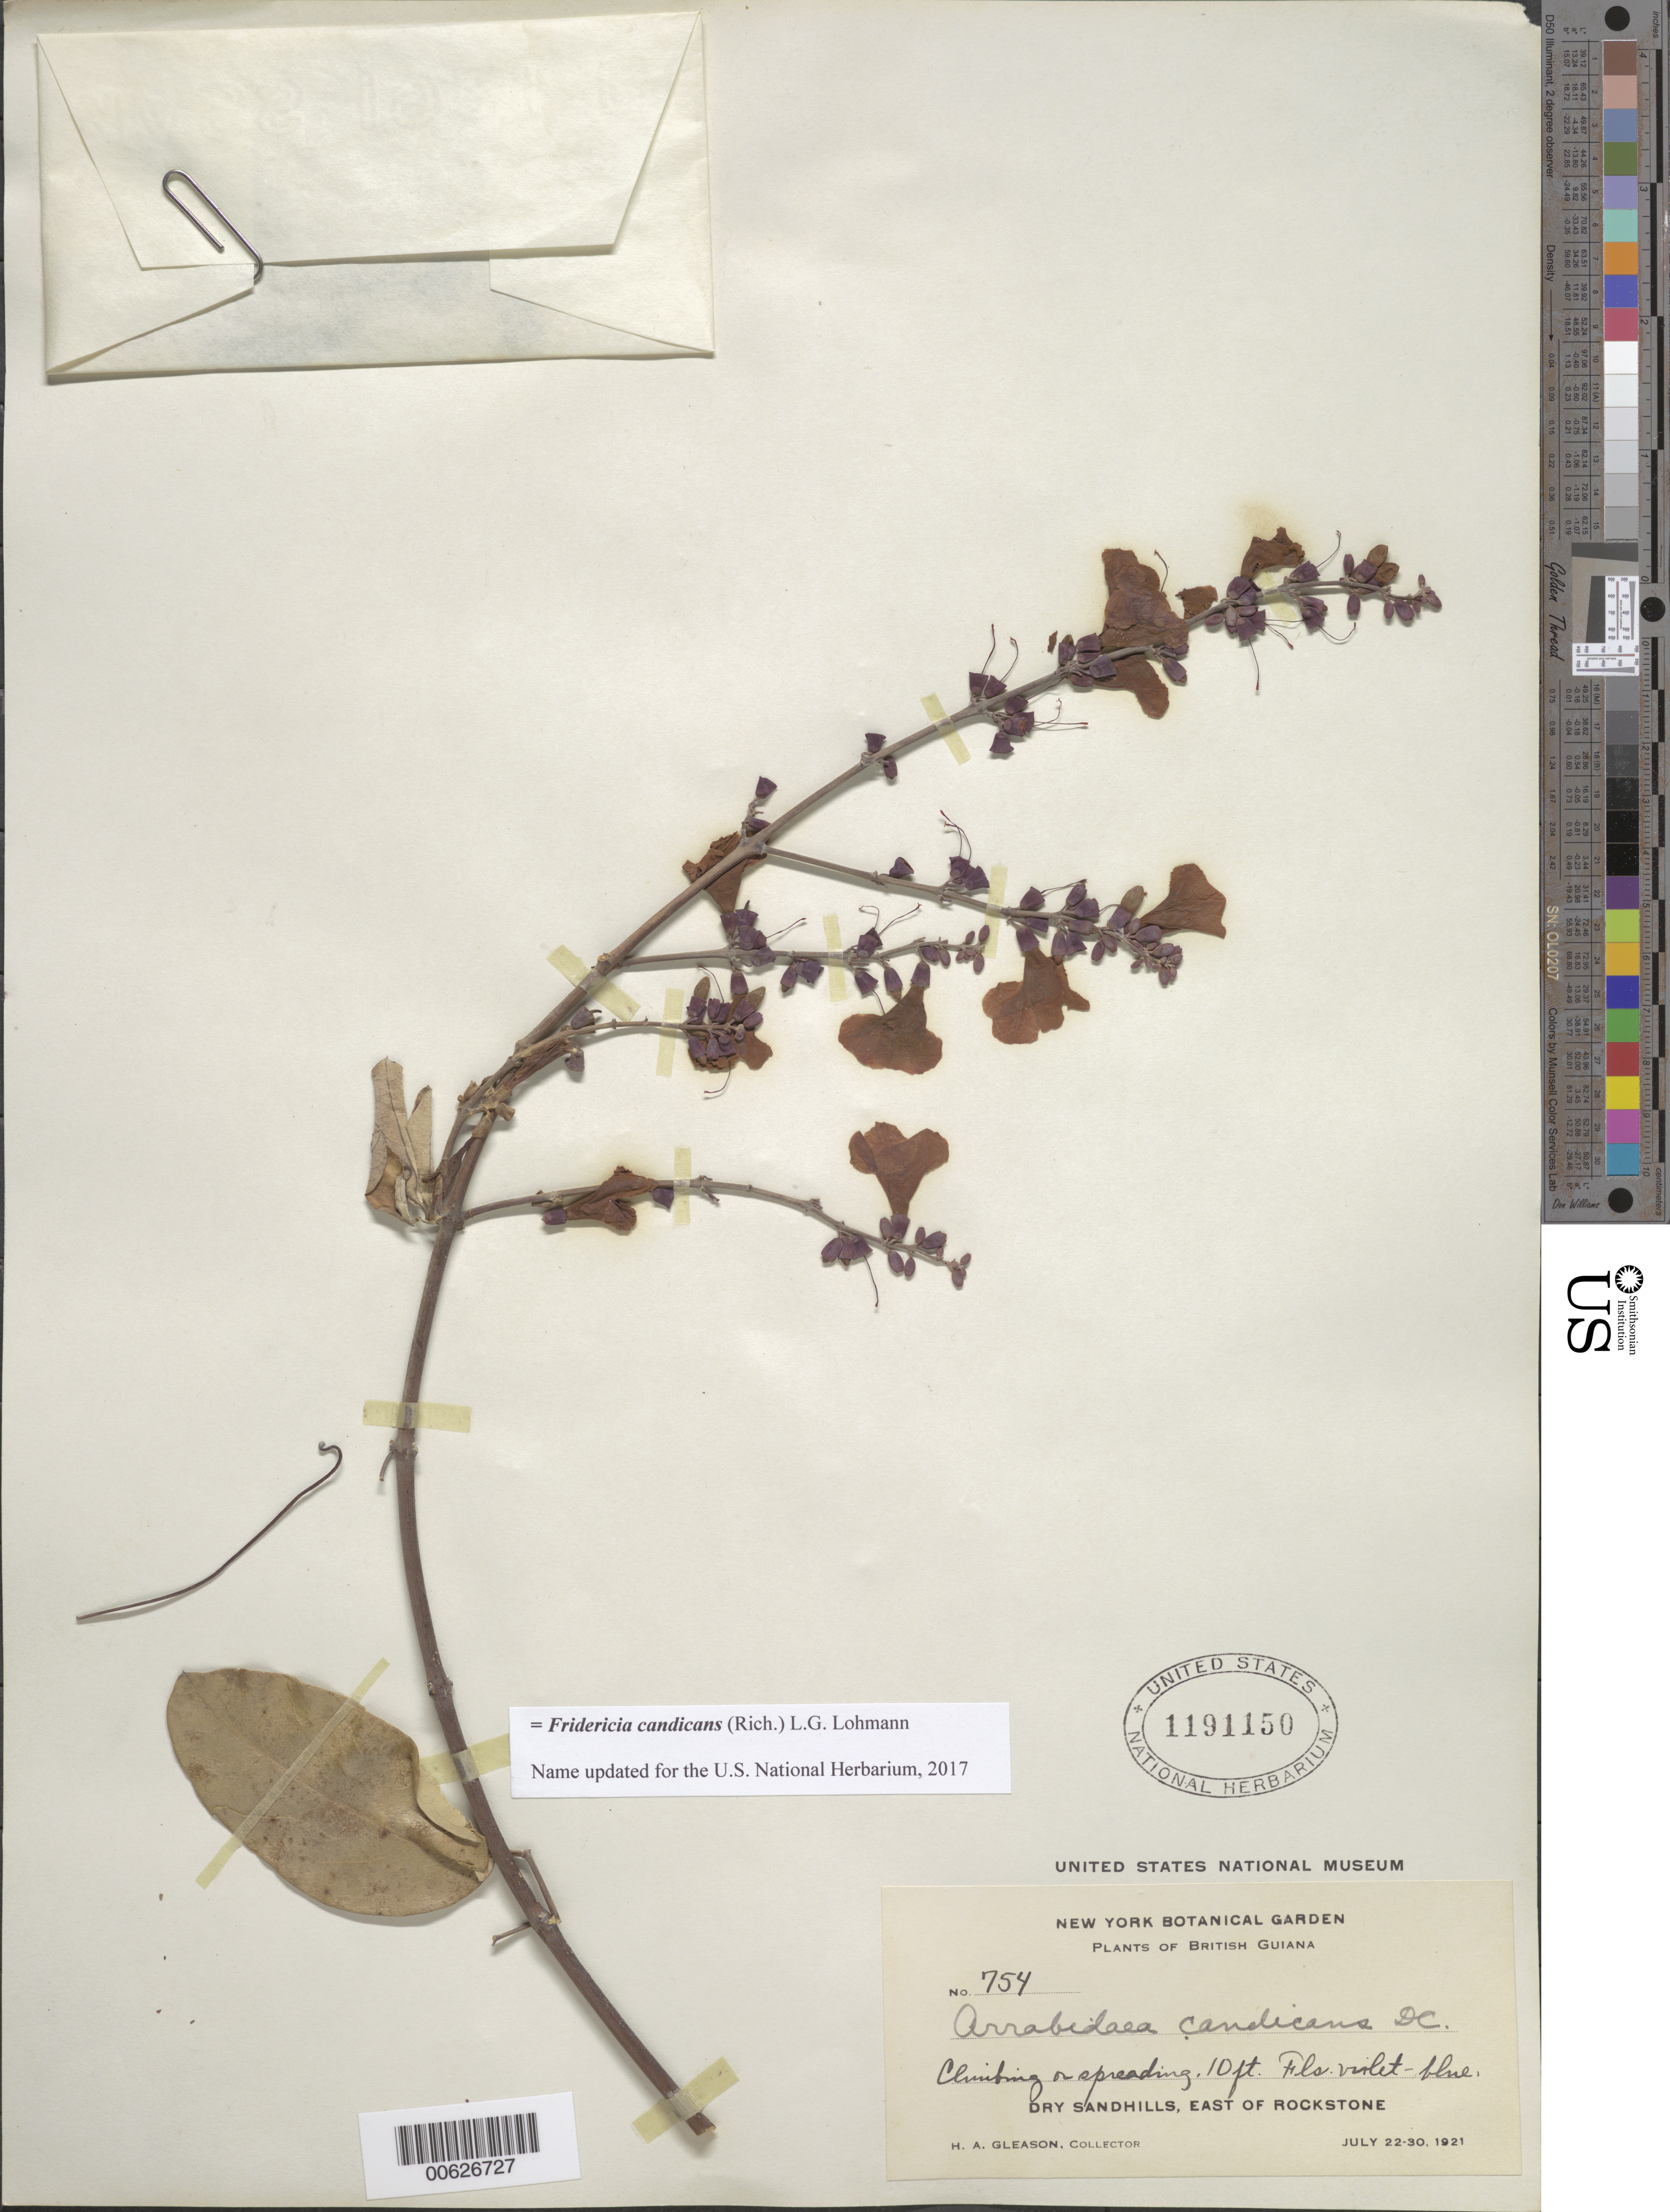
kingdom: Plantae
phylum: Tracheophyta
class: Magnoliopsida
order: Lamiales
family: Bignoniaceae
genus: Arrabidaea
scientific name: Arrabidaea candicans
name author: (Rich.) DC.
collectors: H. A. Gleason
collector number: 754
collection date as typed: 22-Jul-21 to 30-Jul-21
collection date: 1921-07-22/1921-07-30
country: Guyana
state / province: U. Demerara-Berbice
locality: Rockstone, E of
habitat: Dry sandhills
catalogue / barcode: US 1191150